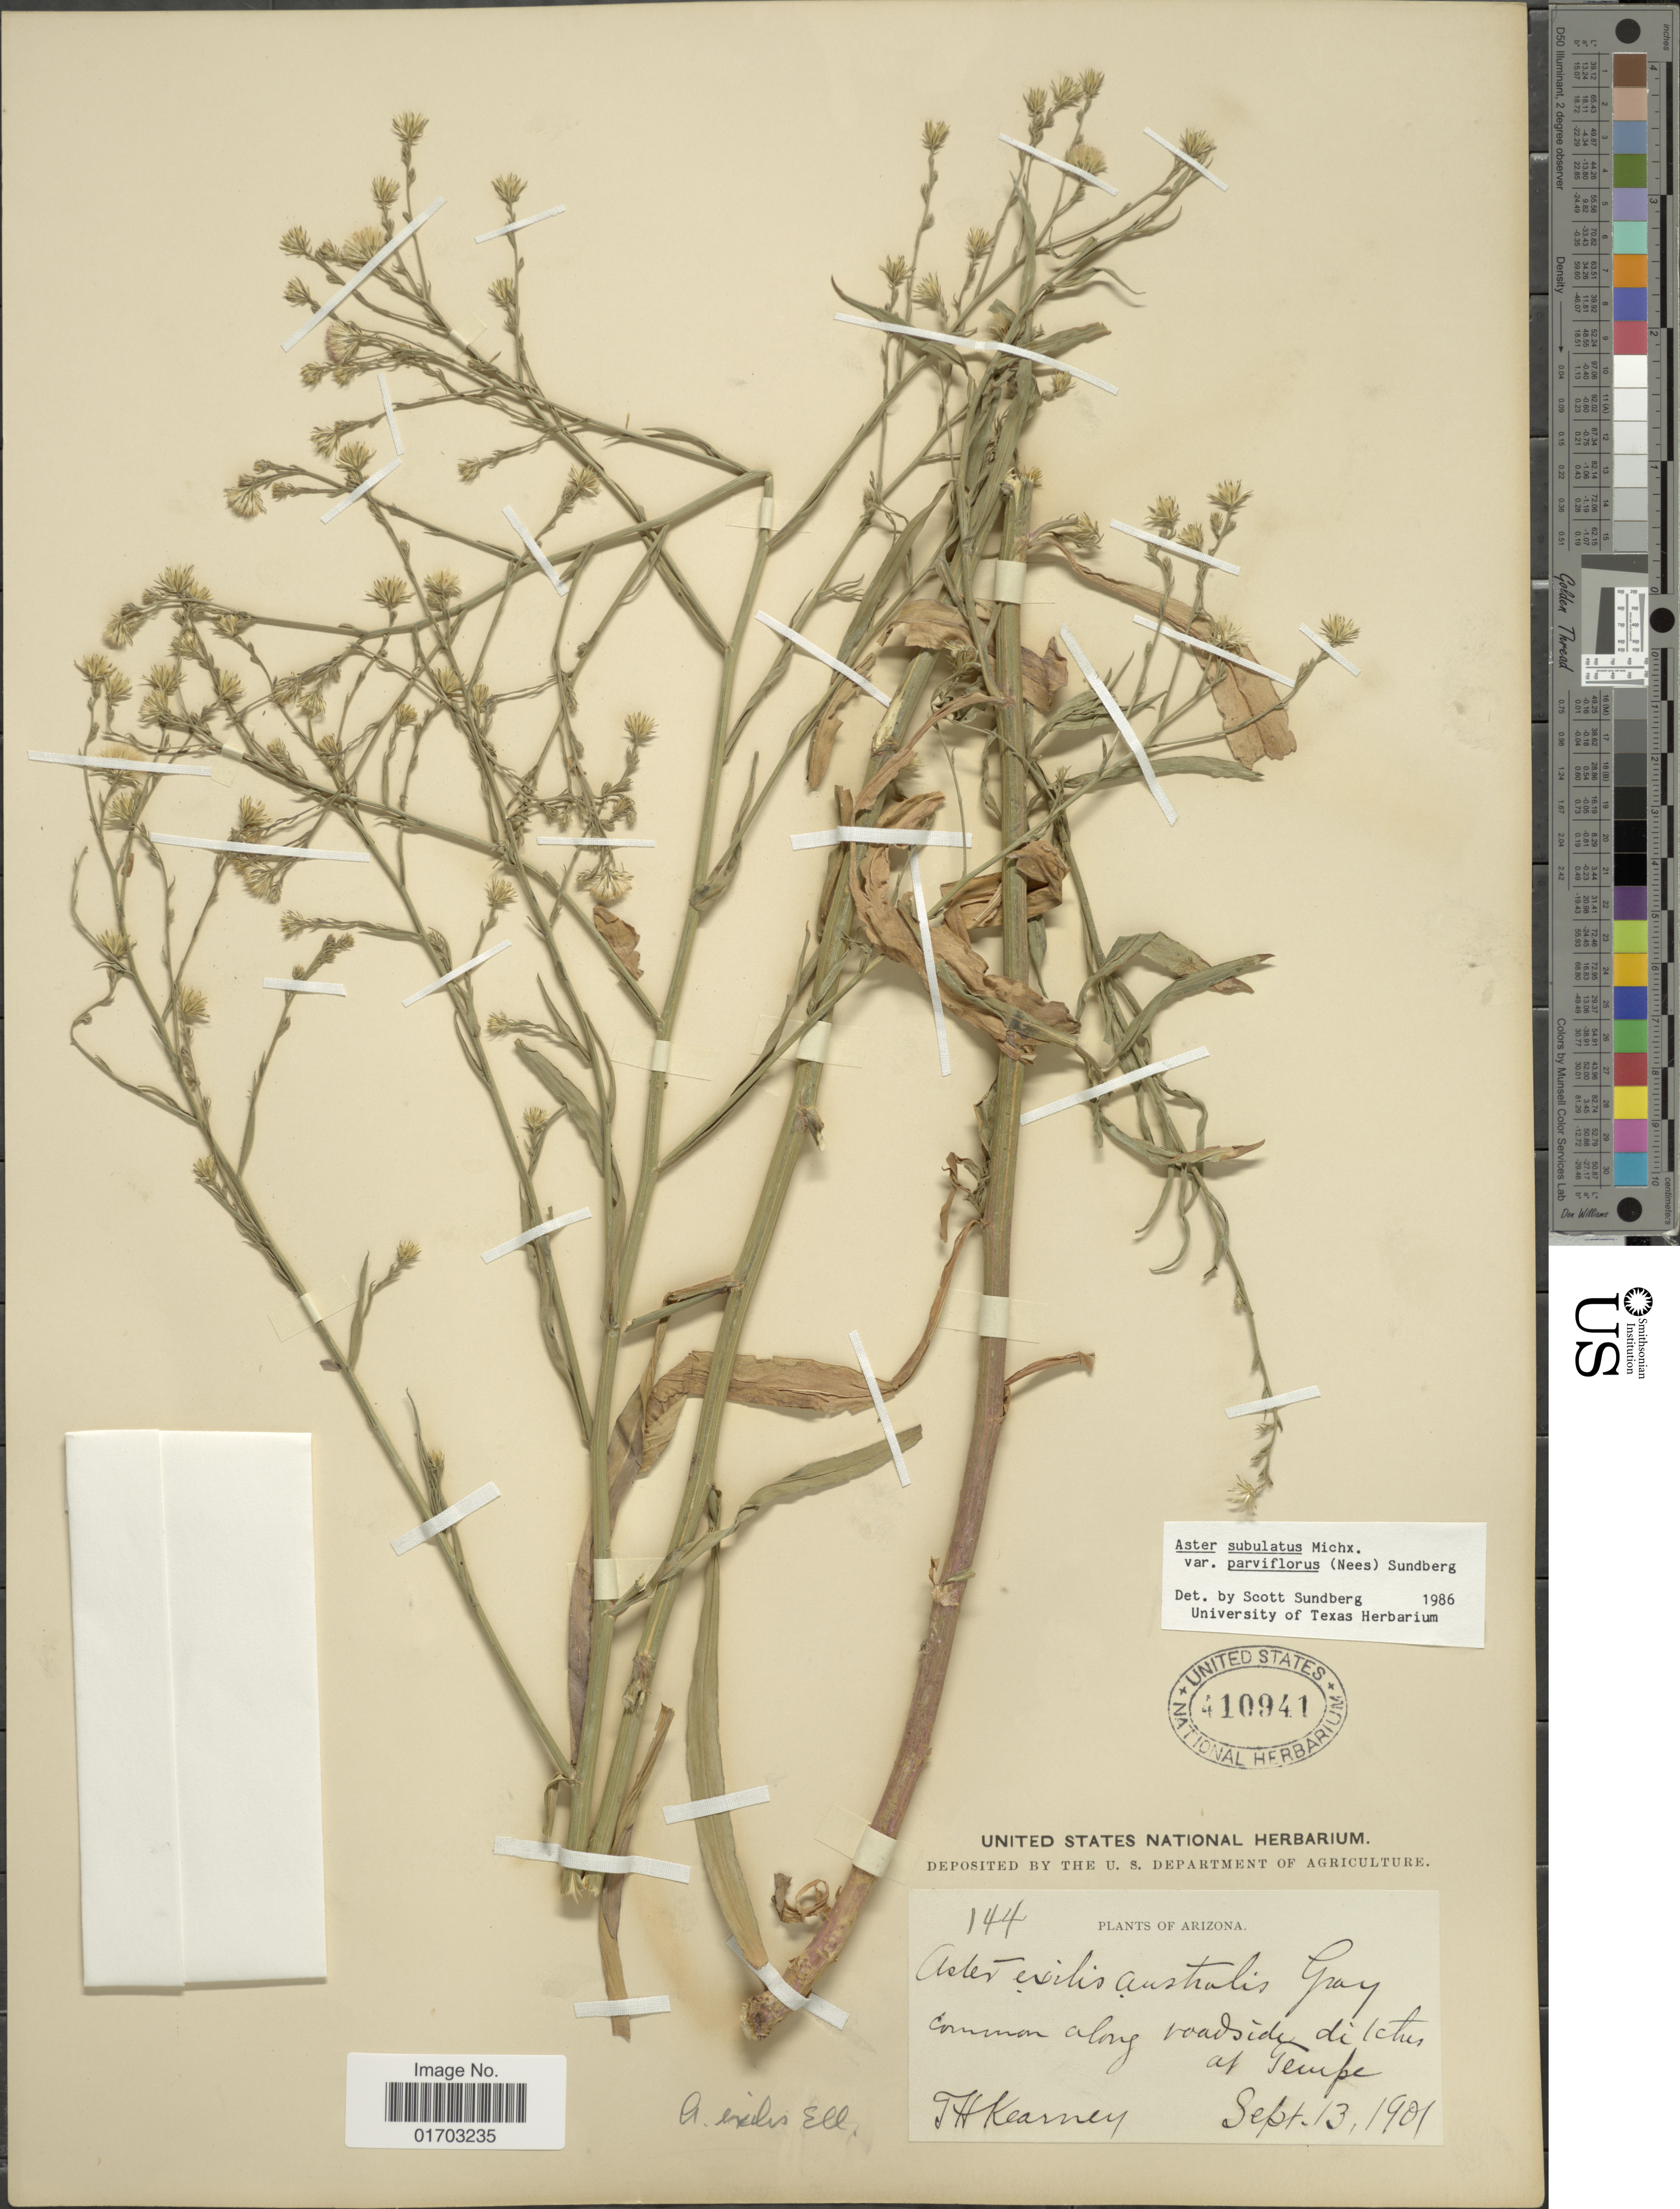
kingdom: Plantae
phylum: Tracheophyta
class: Magnoliopsida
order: Asterales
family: Asteraceae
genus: Symphyotrichum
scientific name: Symphyotrichum subulatum var. parviflorum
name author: (Nees) S.D. Sundb.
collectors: T. H. Kearney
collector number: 144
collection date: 1901-09-13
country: United States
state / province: Arizona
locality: Common along roadside ditches at Tempe.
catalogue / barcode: US 410941